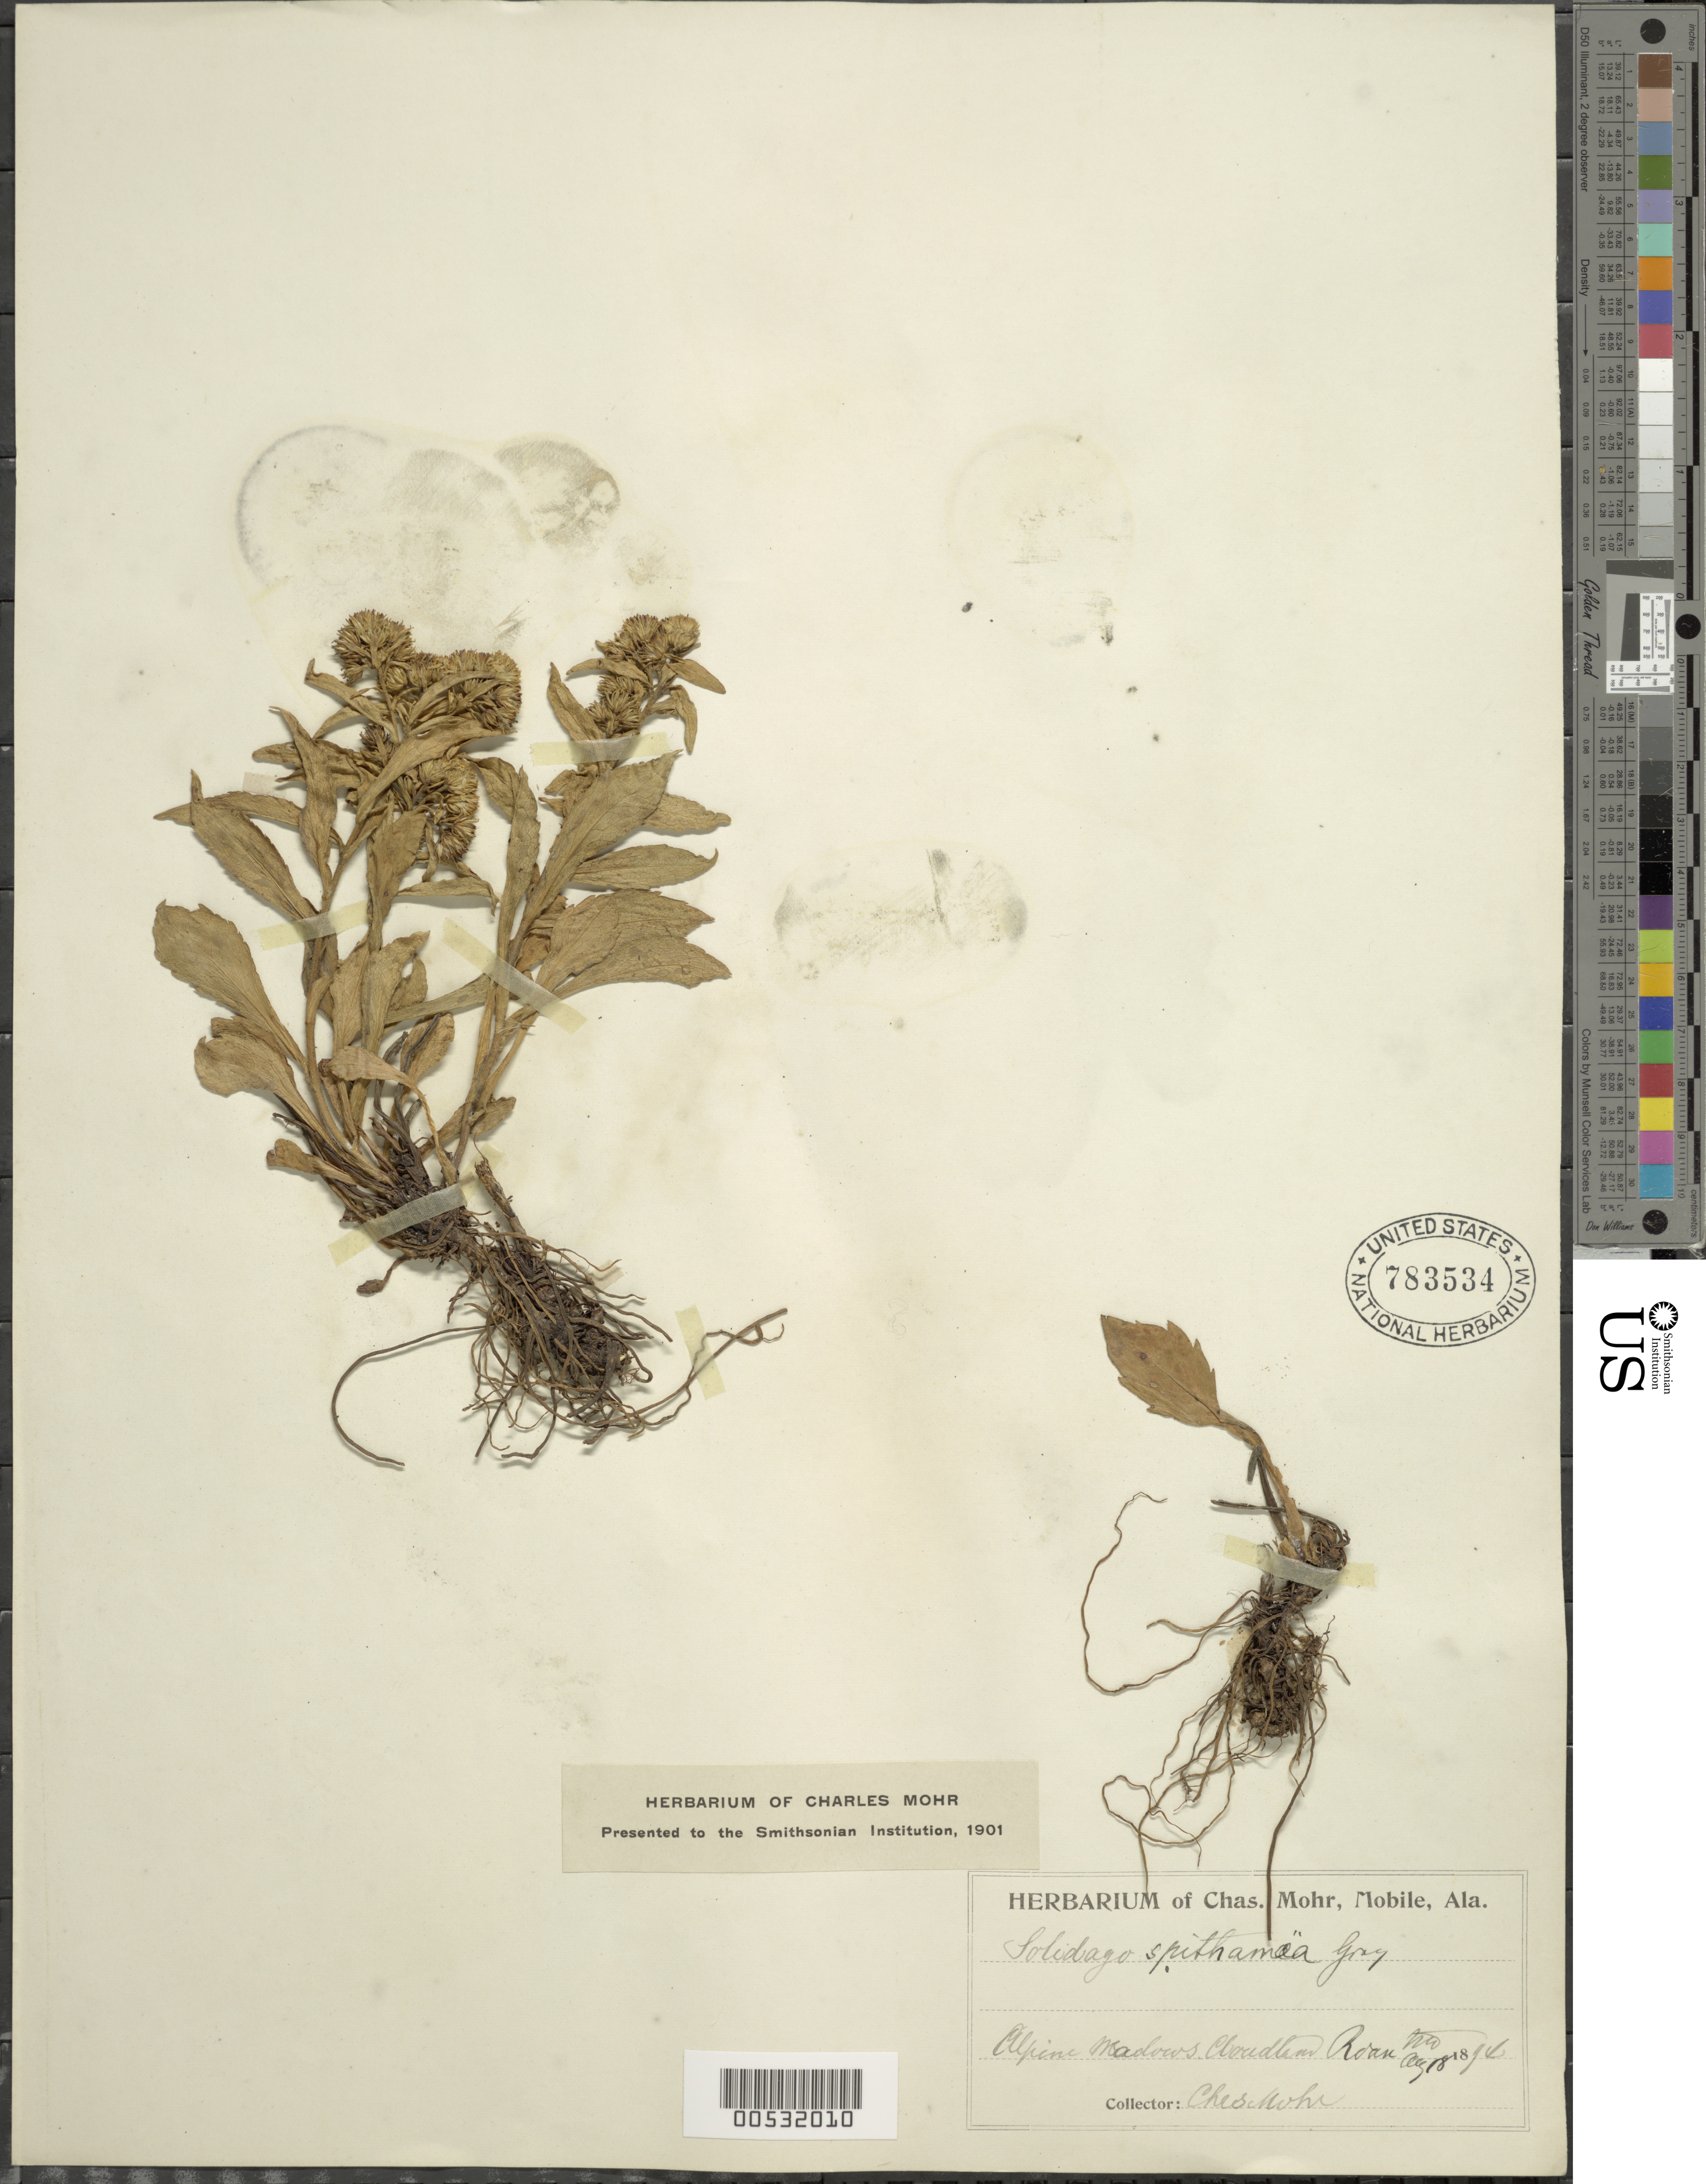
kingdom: Plantae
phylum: Tracheophyta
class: Magnoliopsida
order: Asterales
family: Asteraceae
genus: Solidago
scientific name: Solidago spithamaea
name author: M.A. Curtis ex A. Gray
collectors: C. T. Mohr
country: United States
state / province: Alabama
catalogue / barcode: US 783534